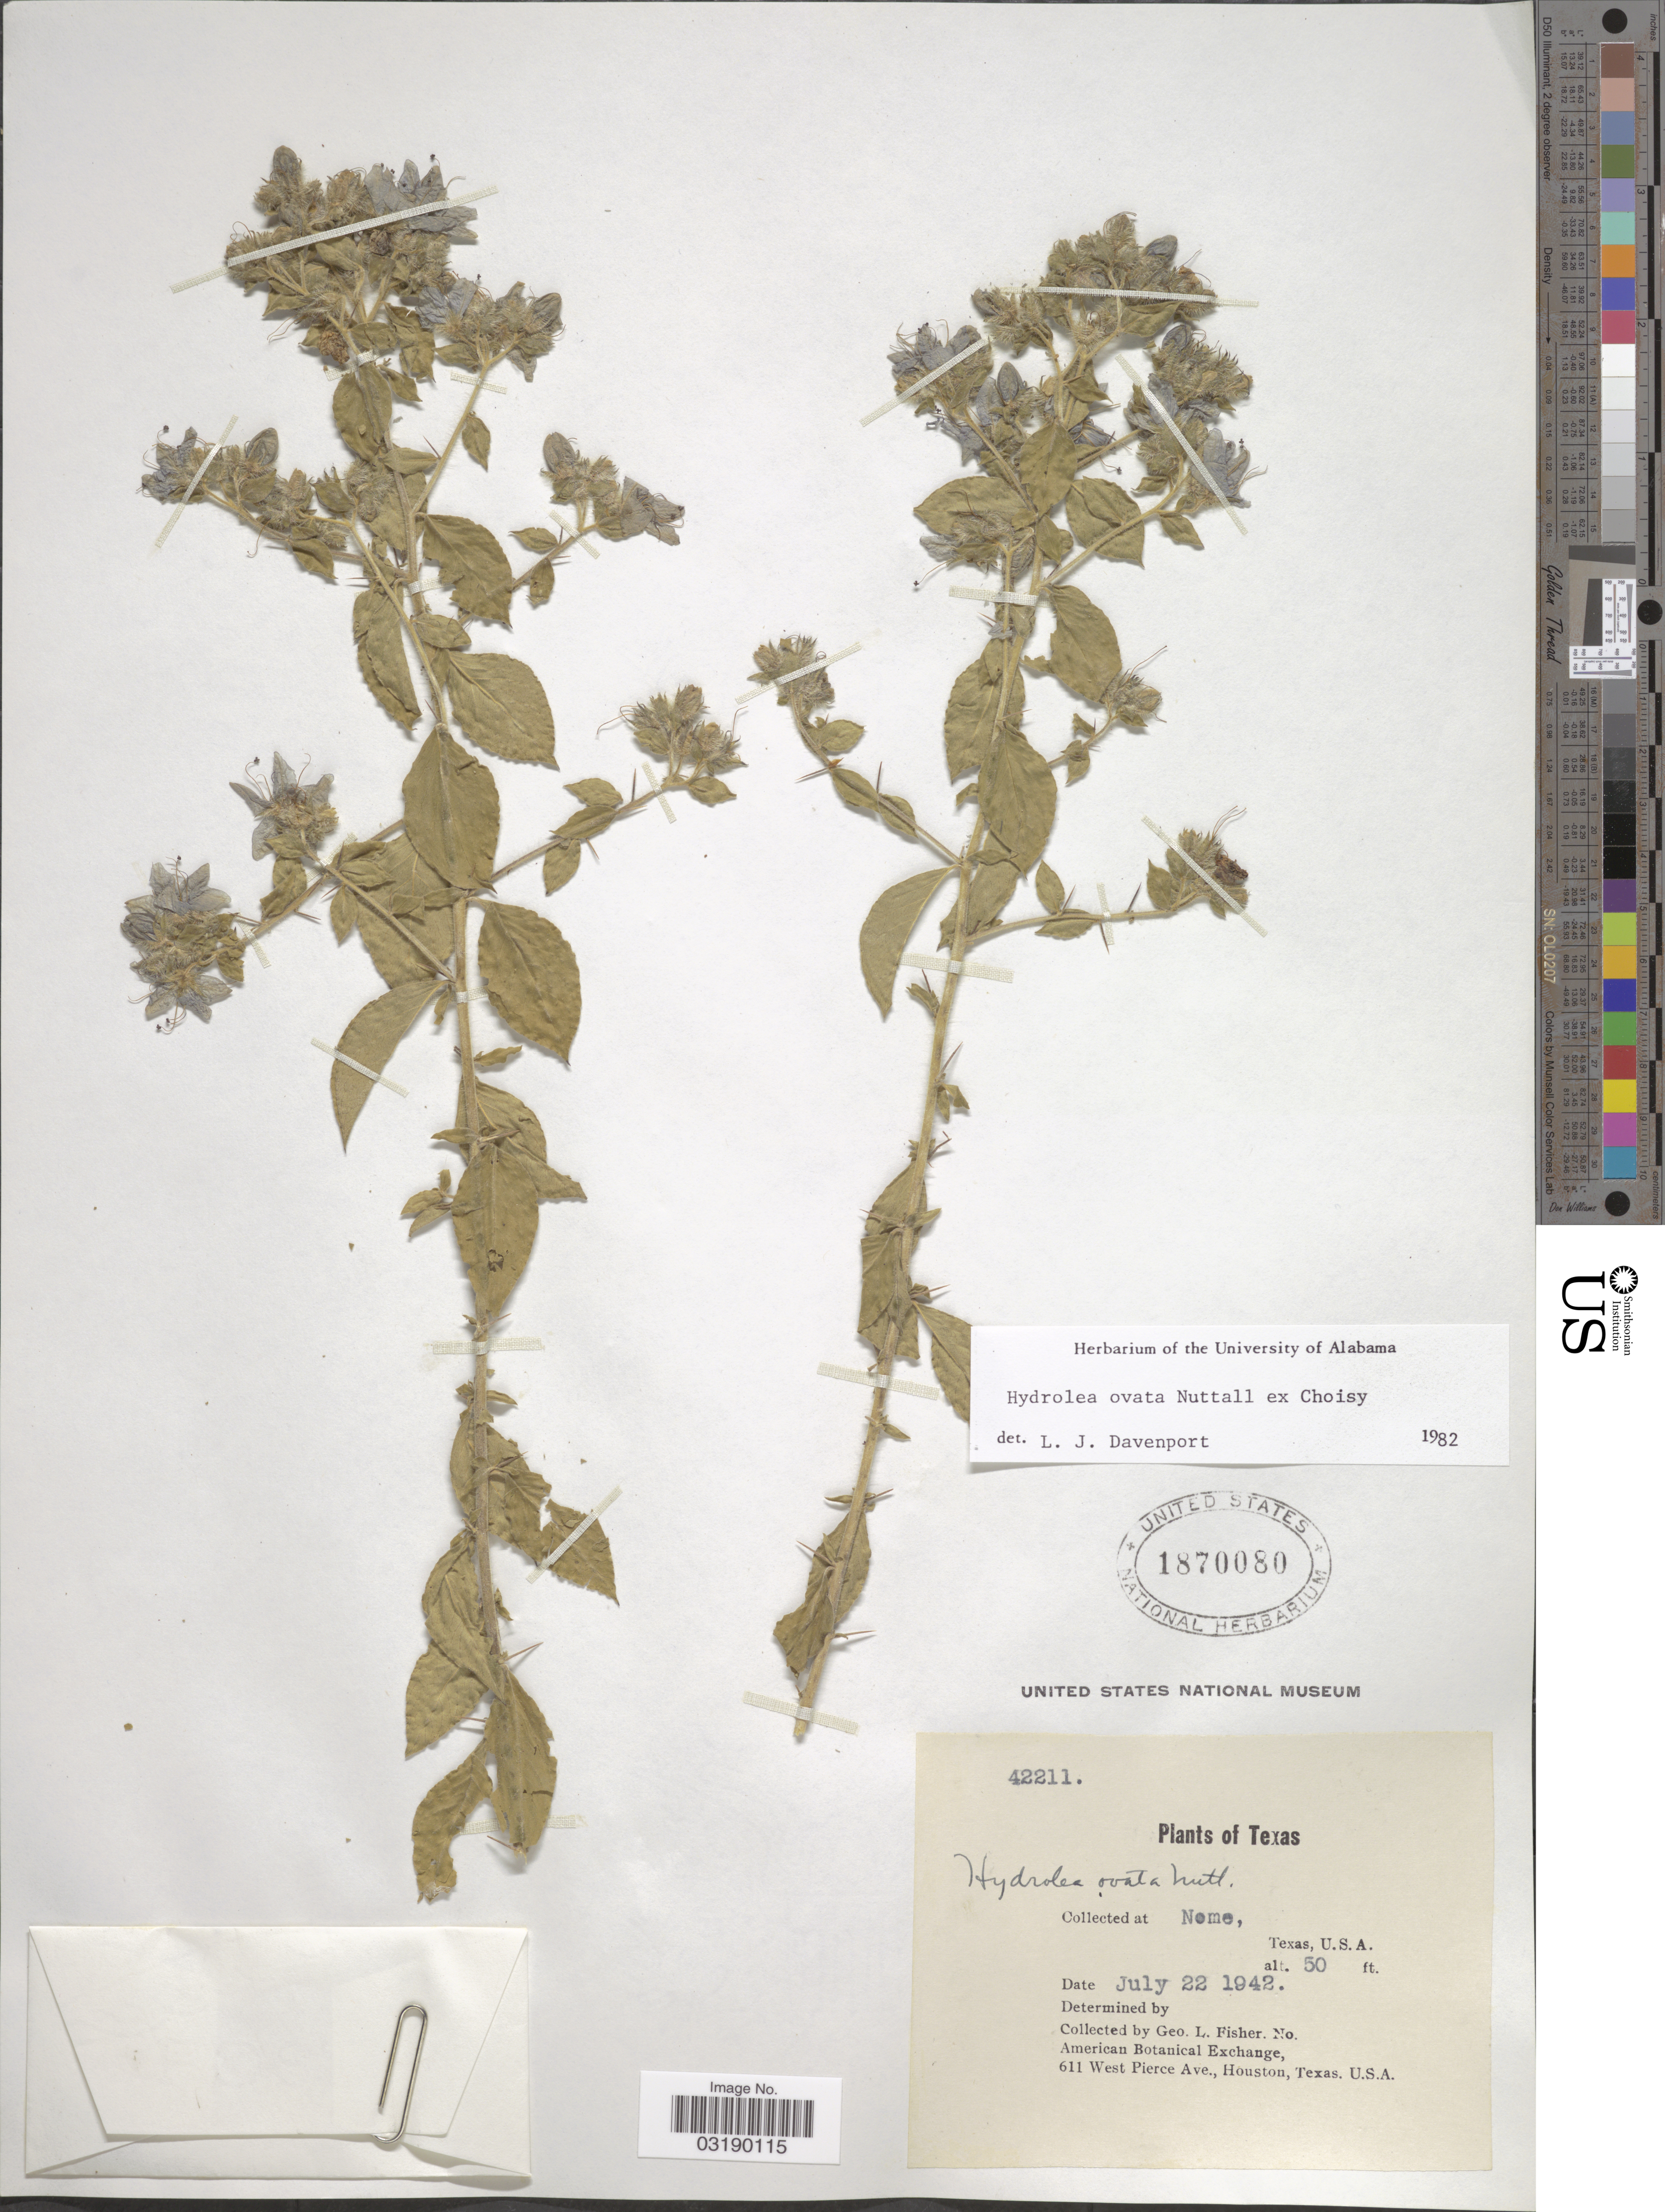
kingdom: Plantae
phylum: Tracheophyta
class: Magnoliopsida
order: Solanales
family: Hydroleaceae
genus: Hydrolea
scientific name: Hydrolea ovata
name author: Nutt. ex Choisy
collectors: G. L. Fisher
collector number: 42211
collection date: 1942-07-22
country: United States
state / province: Texas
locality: Nome.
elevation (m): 15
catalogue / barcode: US 1870080